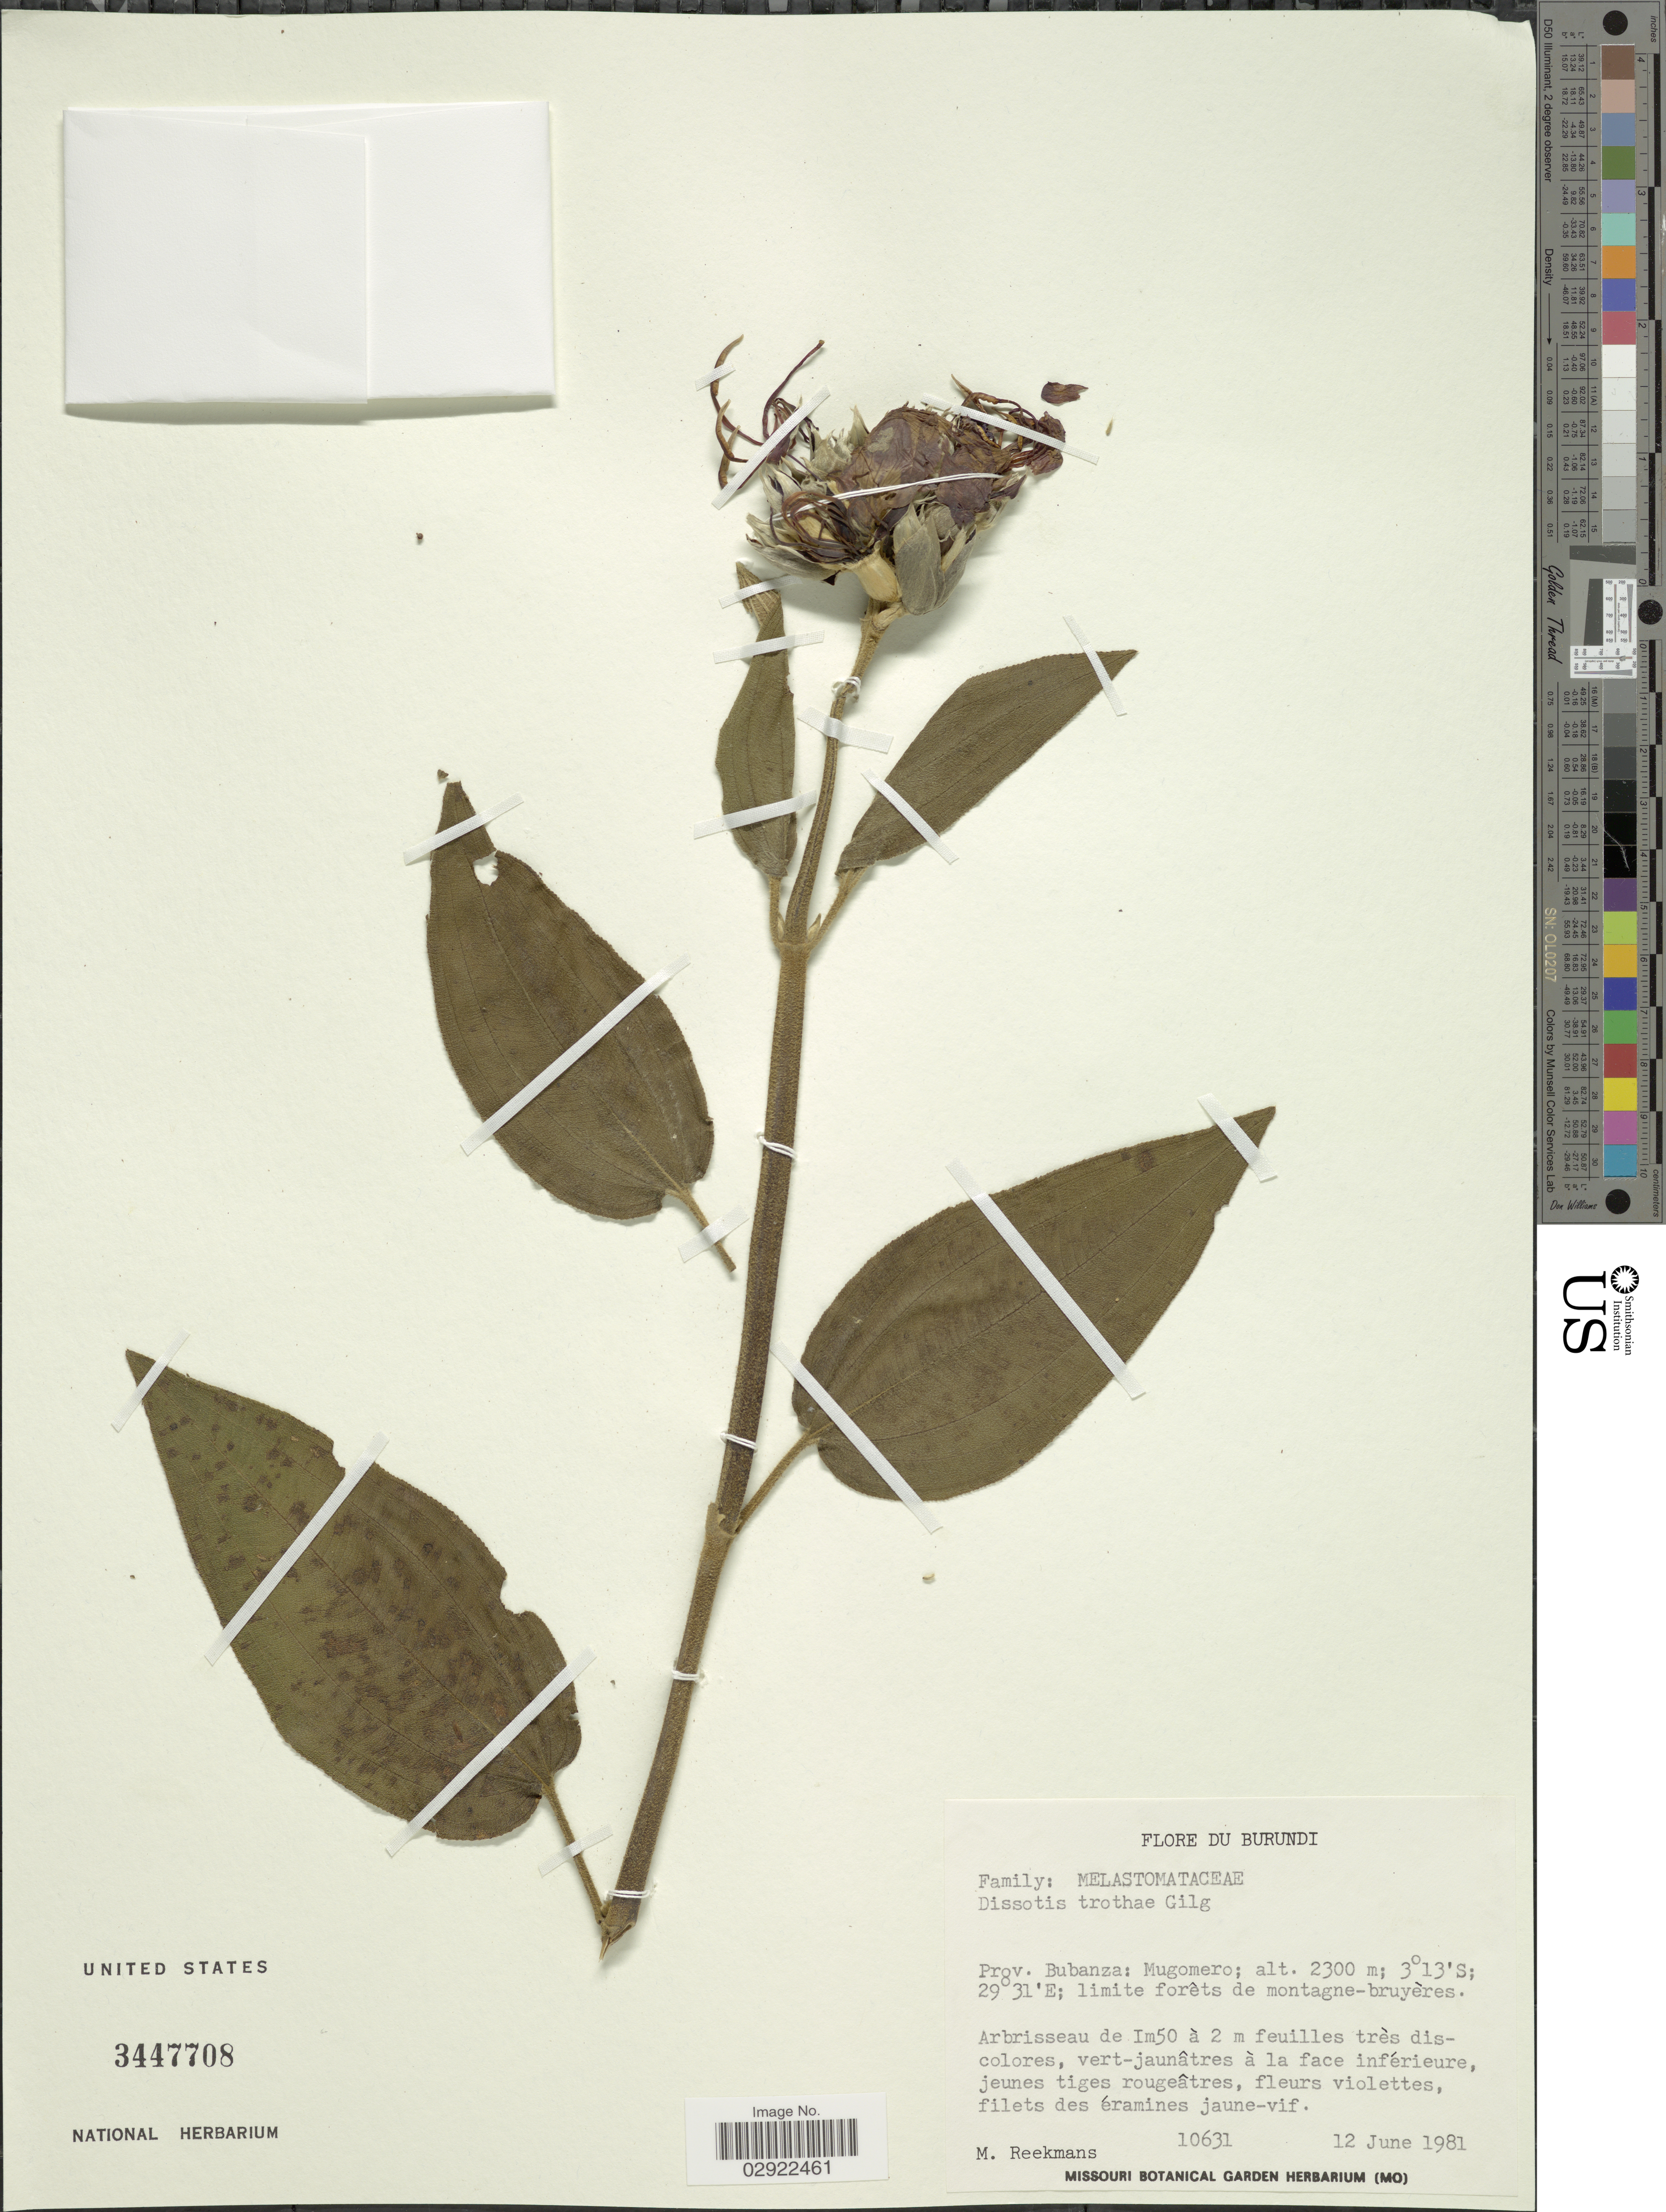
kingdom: Plantae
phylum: Tracheophyta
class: Magnoliopsida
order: Myrtales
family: Melastomataceae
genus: Rosettea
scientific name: Rosettea trothae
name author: (Gilg) Ver.-Lib. & G. Kadereit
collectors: M. Reekmans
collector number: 10631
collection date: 1981-06-12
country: Burundi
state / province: Bubanza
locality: Mugomero.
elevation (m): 2300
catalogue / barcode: US 3447708